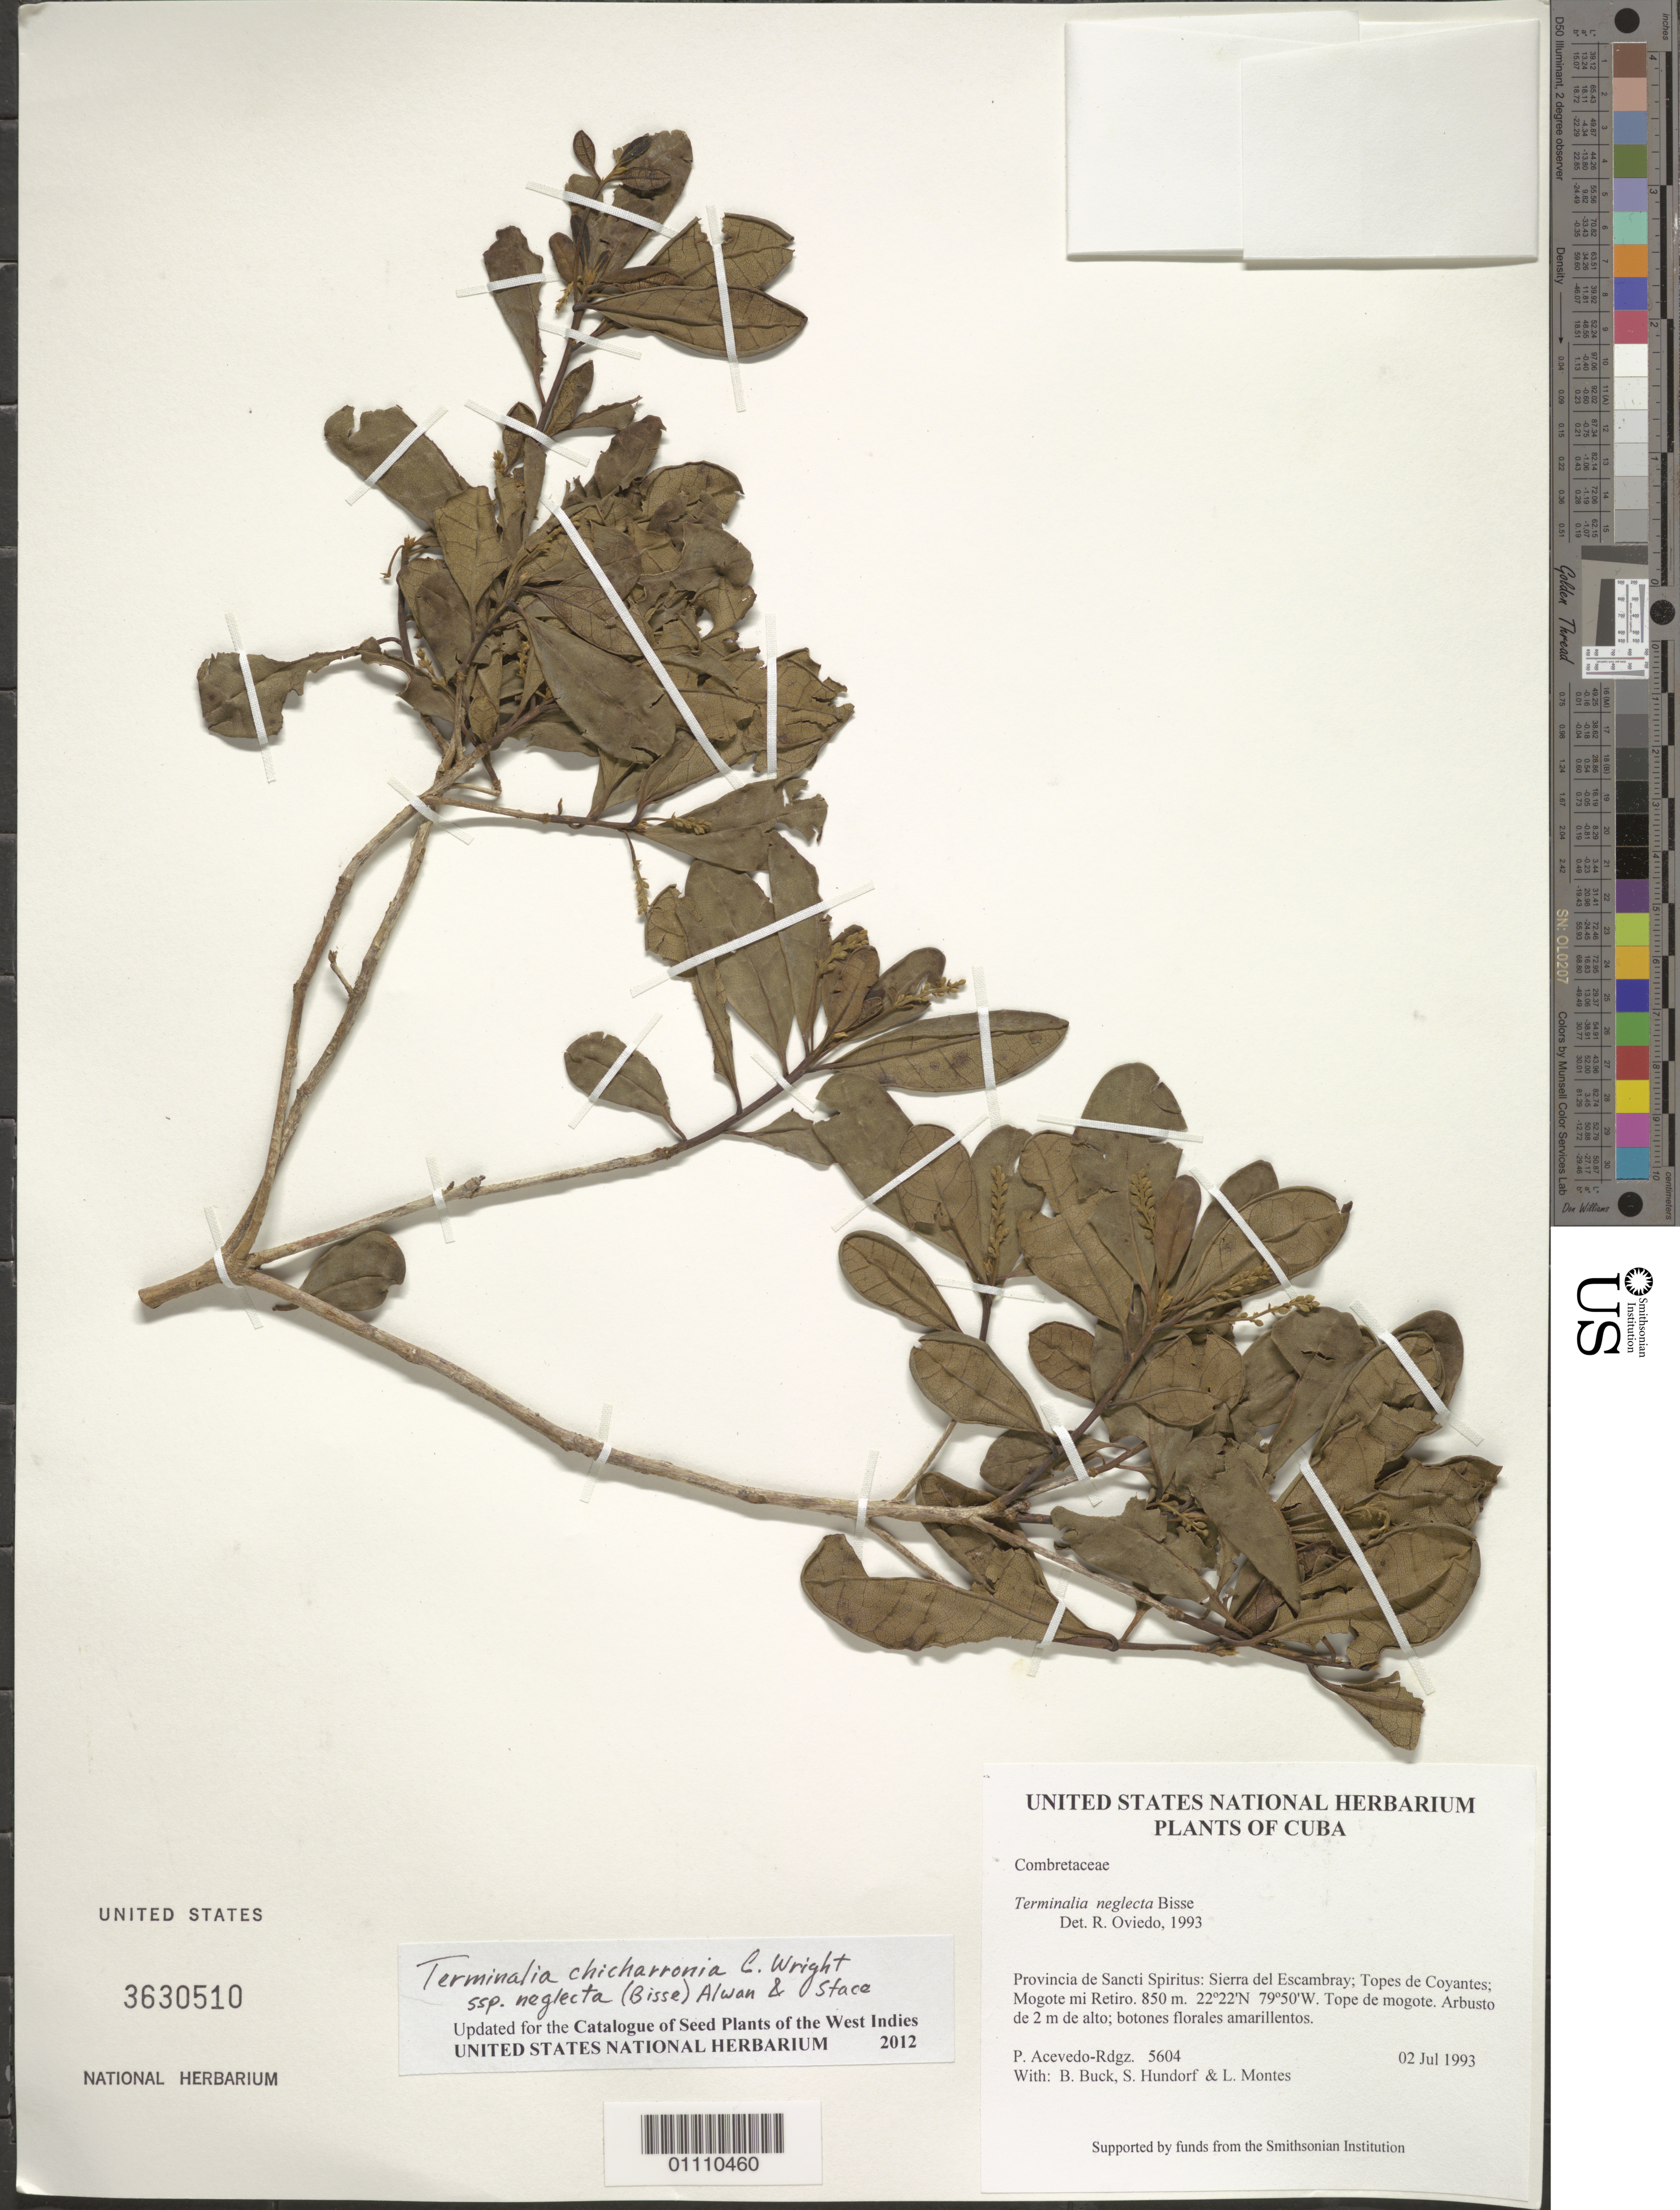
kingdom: Plantae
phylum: Tracheophyta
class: Magnoliopsida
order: Myrtales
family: Combretaceae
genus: Terminalia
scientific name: Terminalia chicharronia subsp. neglecta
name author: (Bisse) Alwan & Stace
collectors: P. Acevedo-Rodr., B. Buck, S. Hundorf & L. Montes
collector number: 5604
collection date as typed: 02 Jul 1993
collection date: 1993-07-02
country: Cuba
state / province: Sancti Spiritus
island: Cuba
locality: Sierra del Escambray; Topes de Coyantes; Mogote mi Retiro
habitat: Tope de mogote.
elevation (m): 850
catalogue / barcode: US 3630510